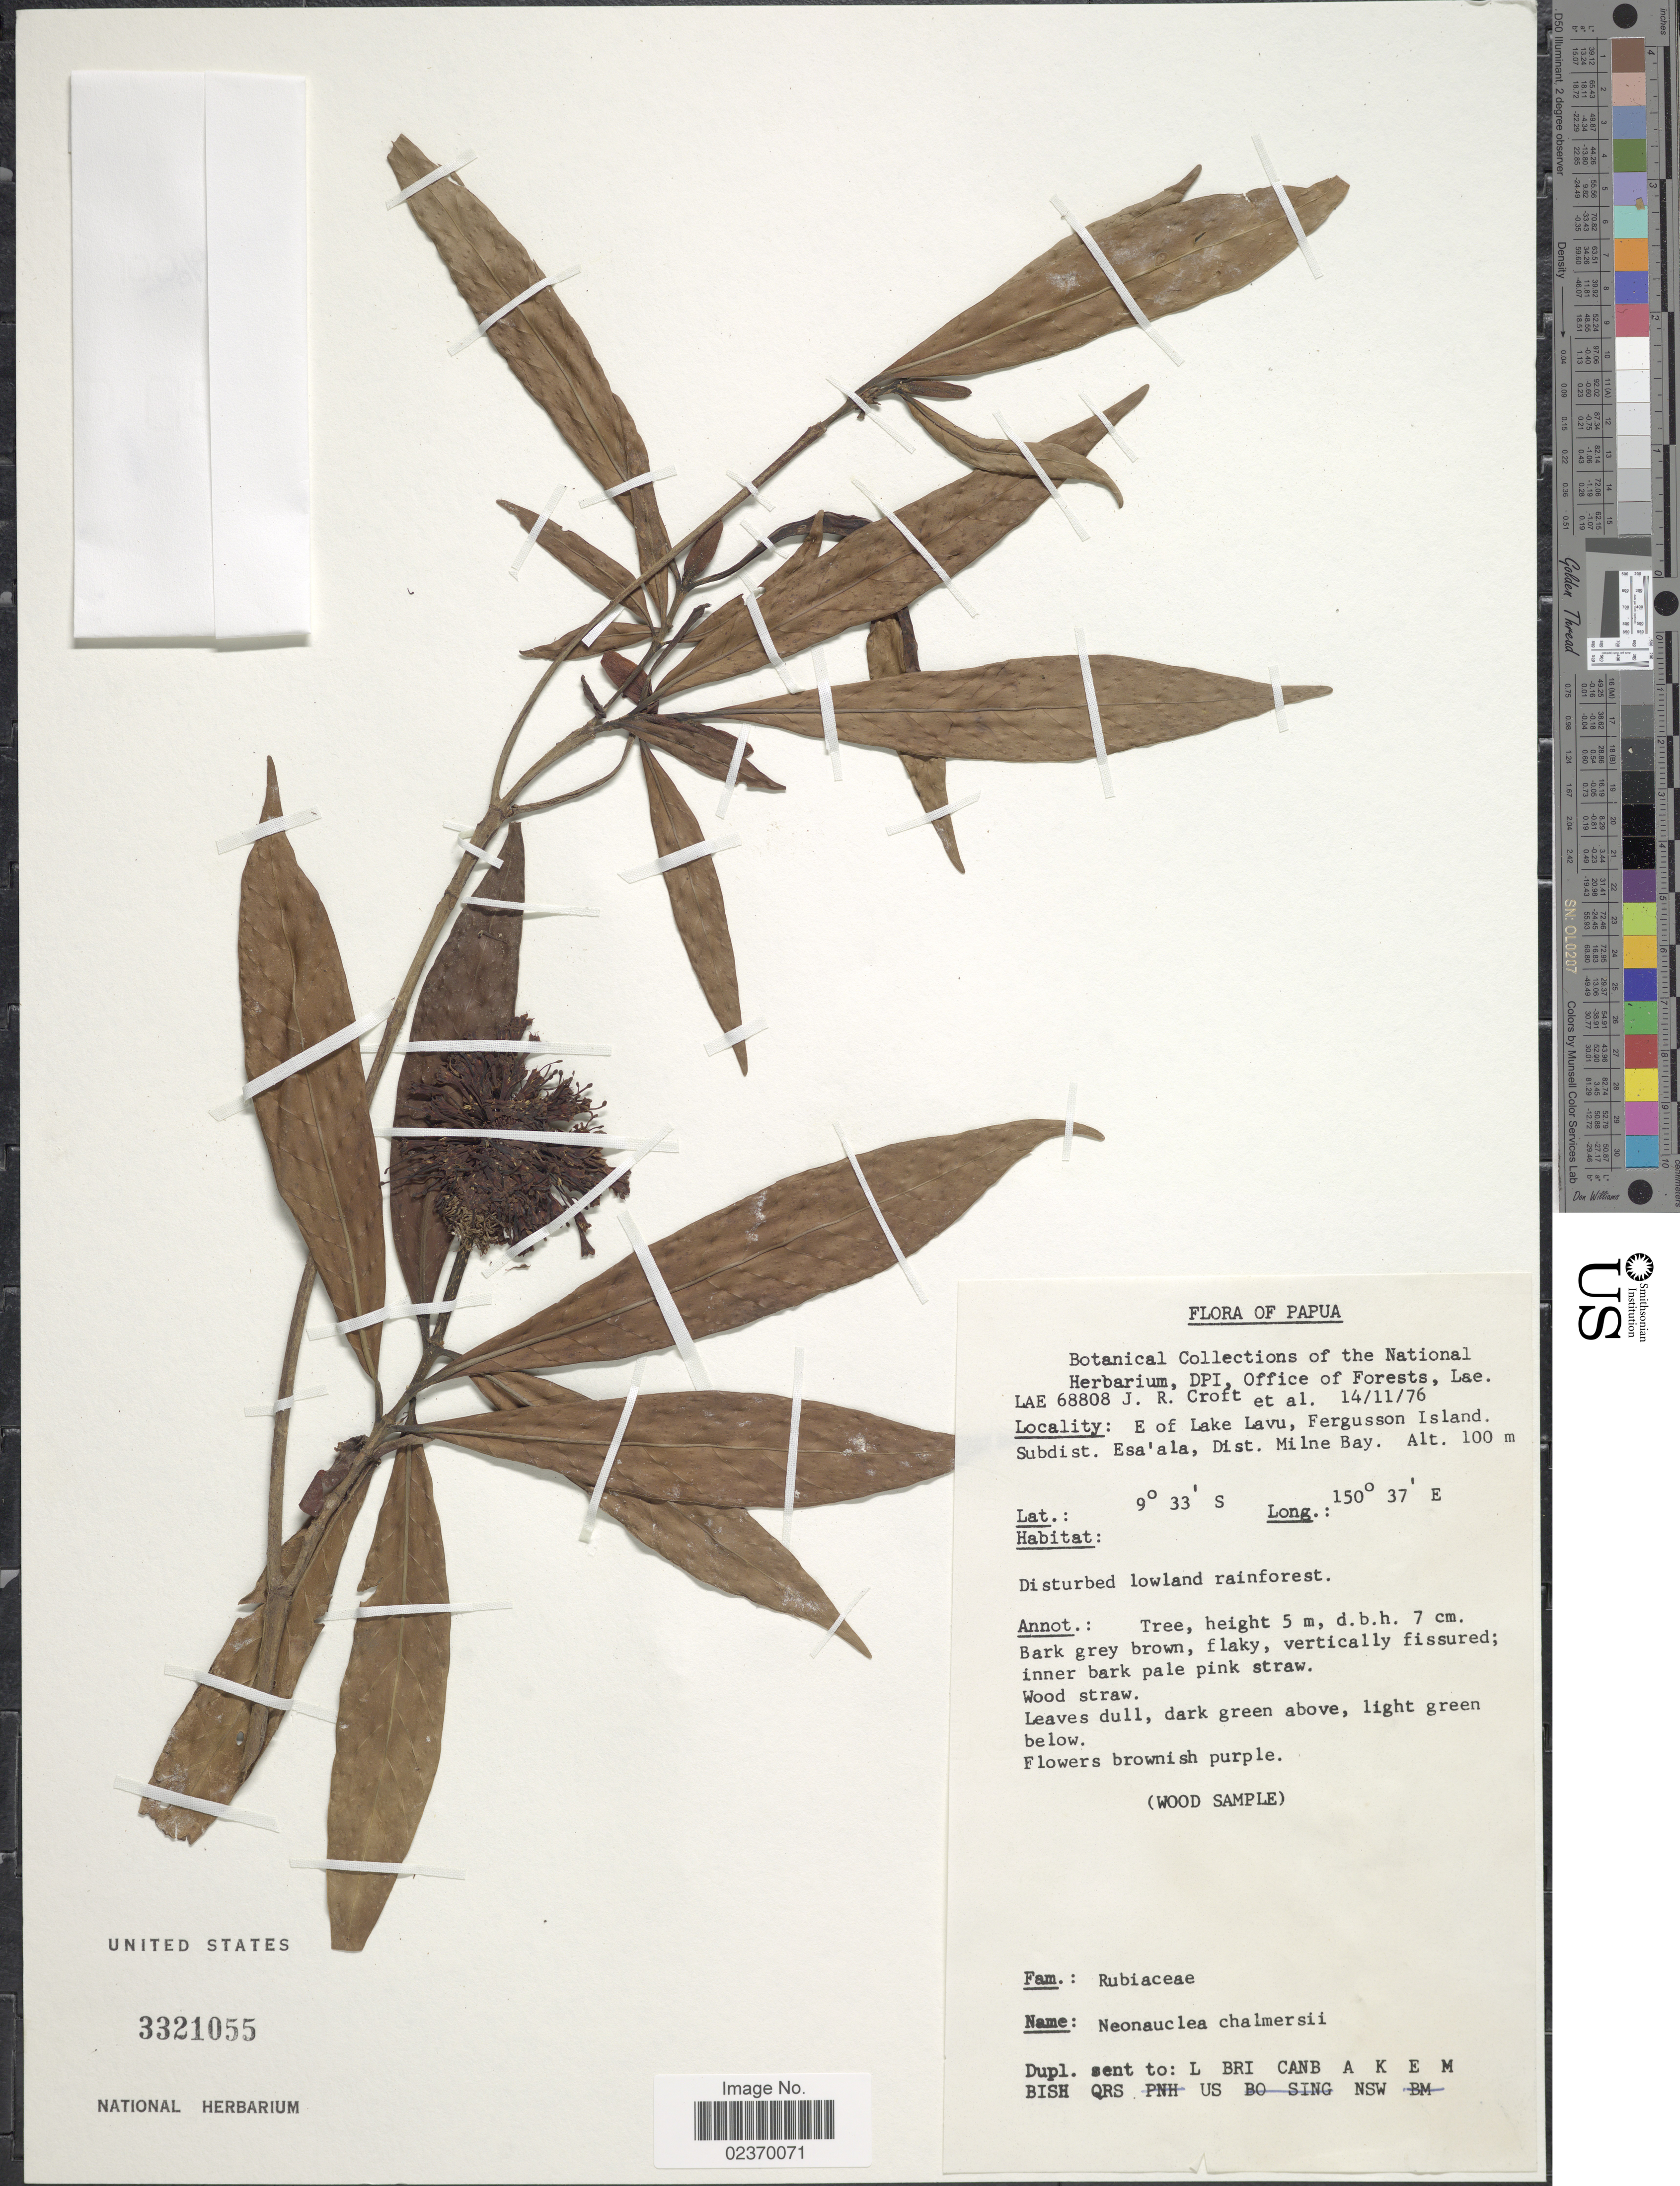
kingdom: Plantae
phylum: Tracheophyta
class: Magnoliopsida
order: Gentianales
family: Rubiaceae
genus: Neonauclea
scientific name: Neonauclea chalmersii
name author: Merr.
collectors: J. R. Croft & et al.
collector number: LAE 68808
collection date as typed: Transcribed d/m/y: 14/11/76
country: Papua New Guinea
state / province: Milne Bay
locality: E of Lake Lavu, Fergusson Island. Subdist. Esa'ala, Dist. Milne Bay, Disturbed lowland rainforest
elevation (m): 100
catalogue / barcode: US 3321055